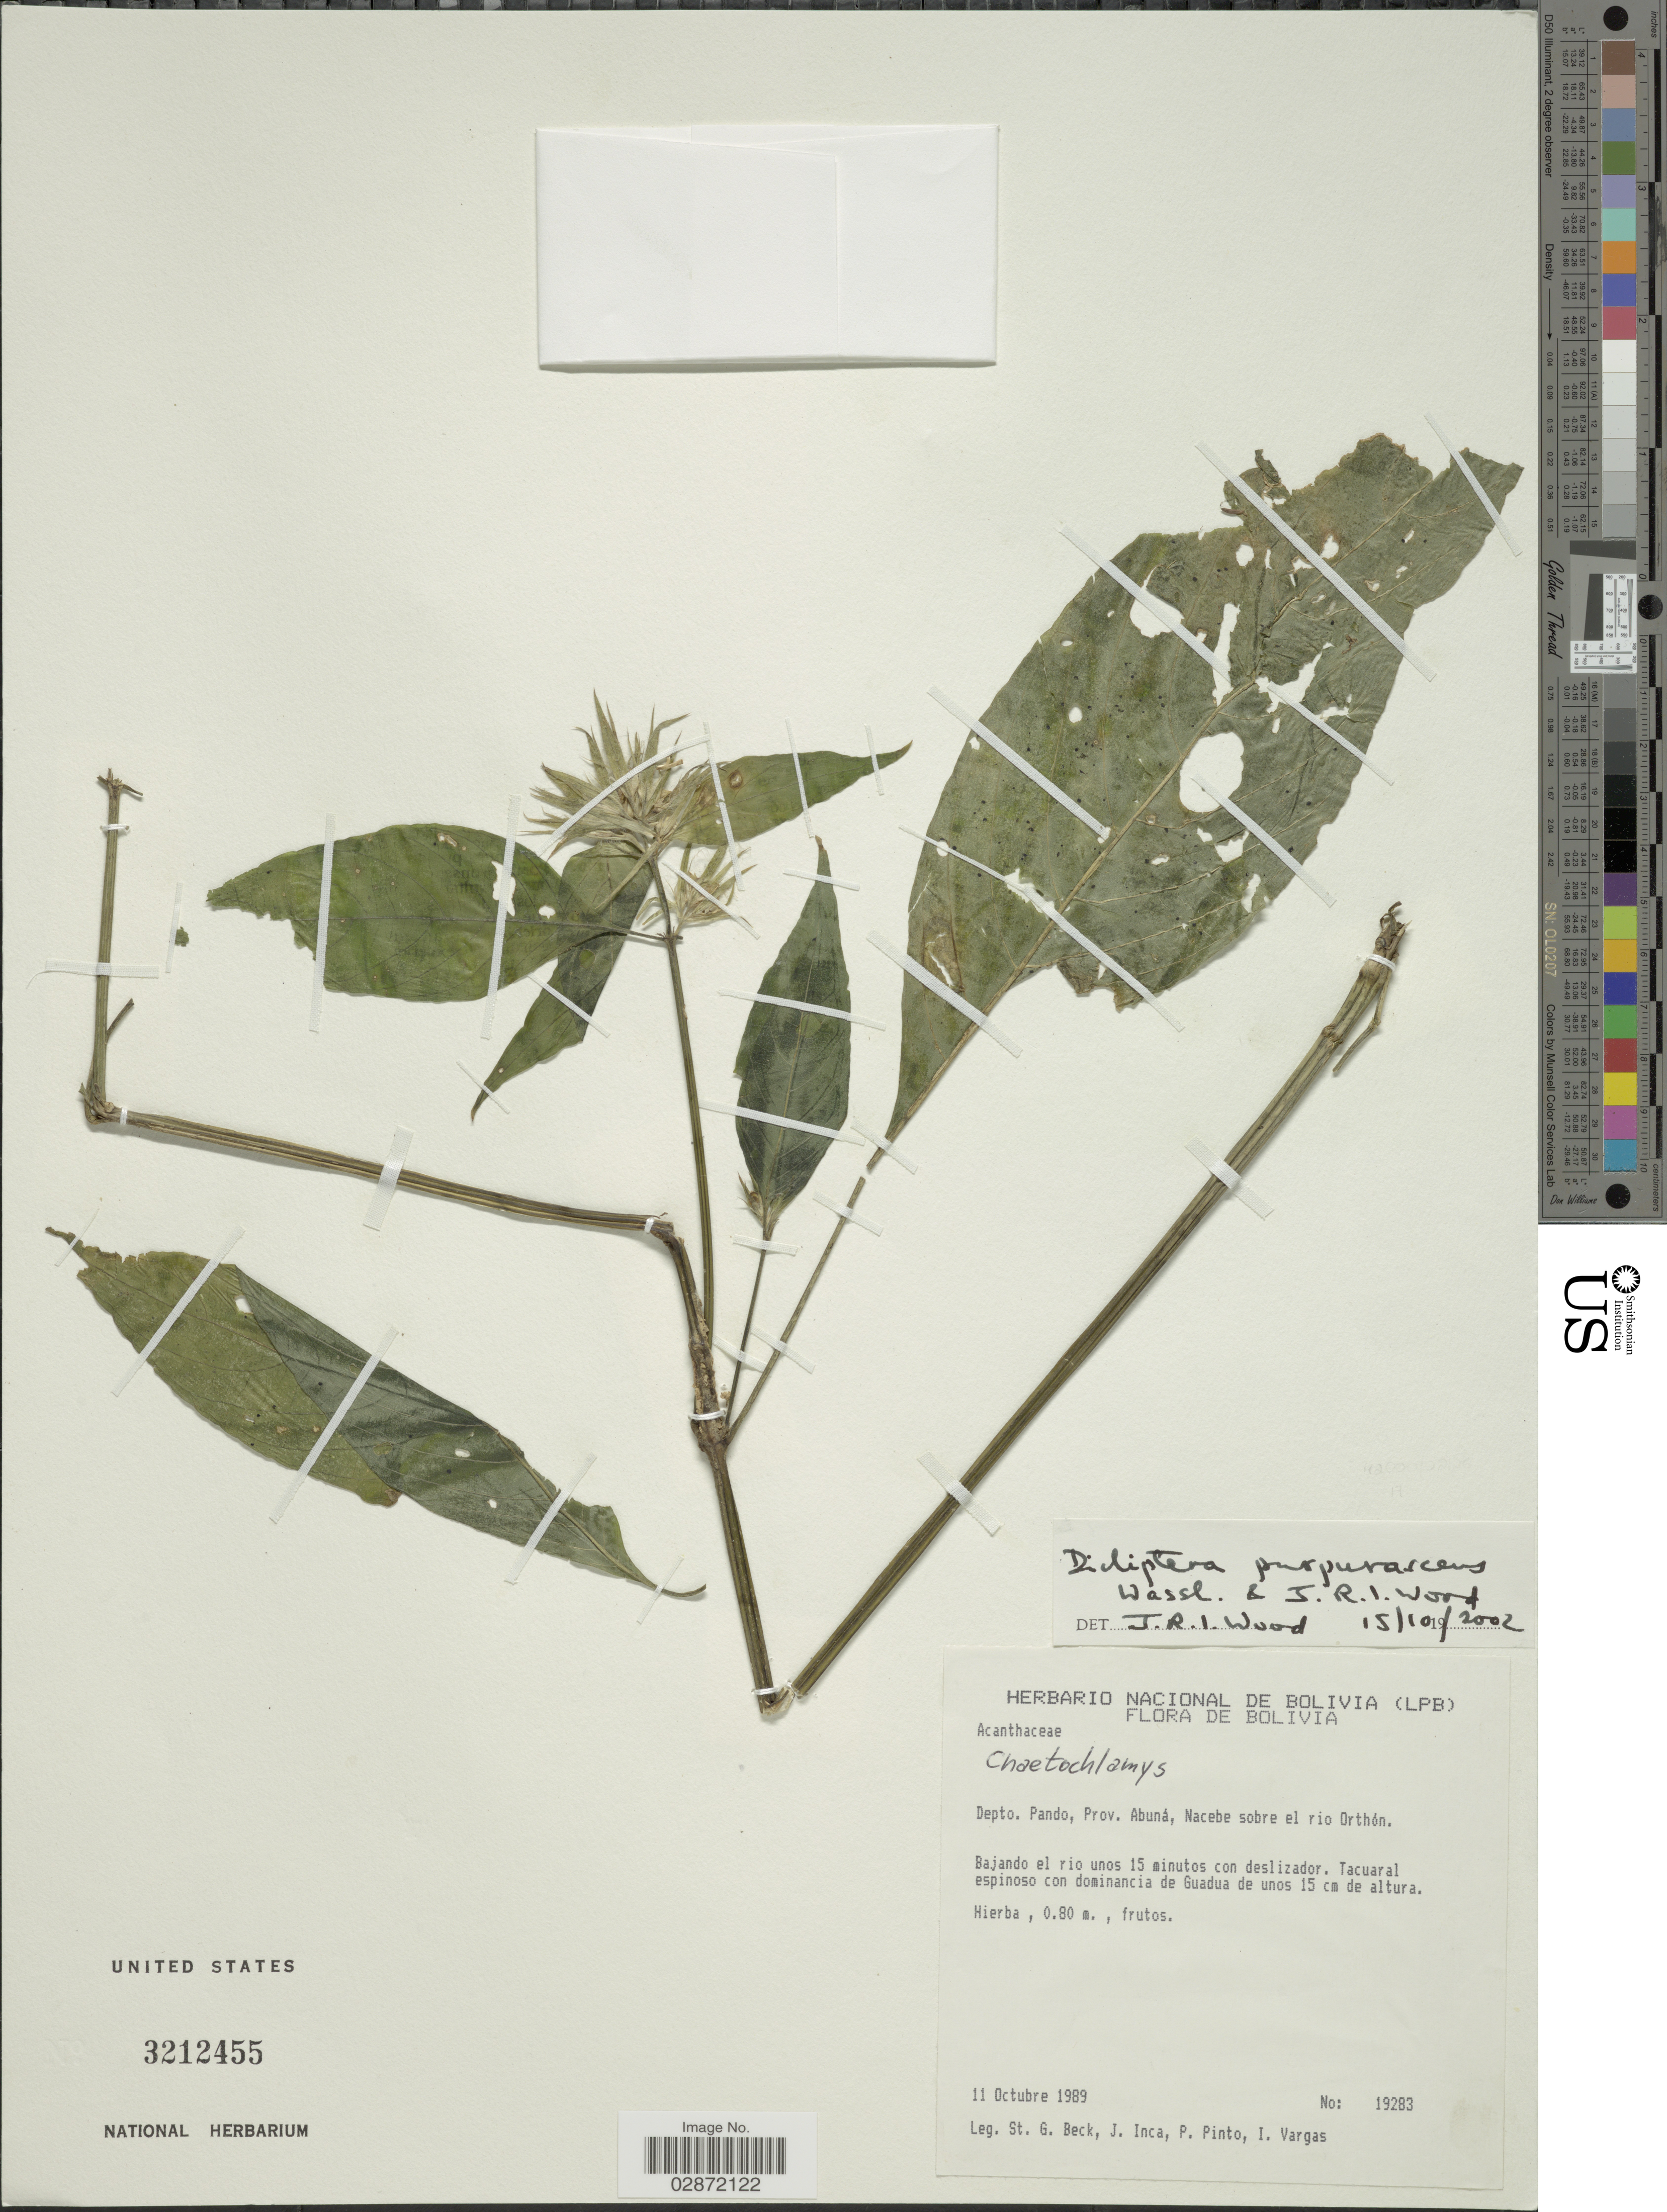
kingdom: Plantae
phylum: Tracheophyta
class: Magnoliopsida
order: Lamiales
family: Acanthaceae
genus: Dicliptera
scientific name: Dicliptera purpurascens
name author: Wassh. & J.R.I. Wood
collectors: S. Beck, J. Inca, P. Pinto & I. Vargas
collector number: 19283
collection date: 1989-10-11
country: Bolivia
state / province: Pando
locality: Depto. Pando, Prov. Abuná, Nacebe sobre el rio Orthón.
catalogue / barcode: US 3212455